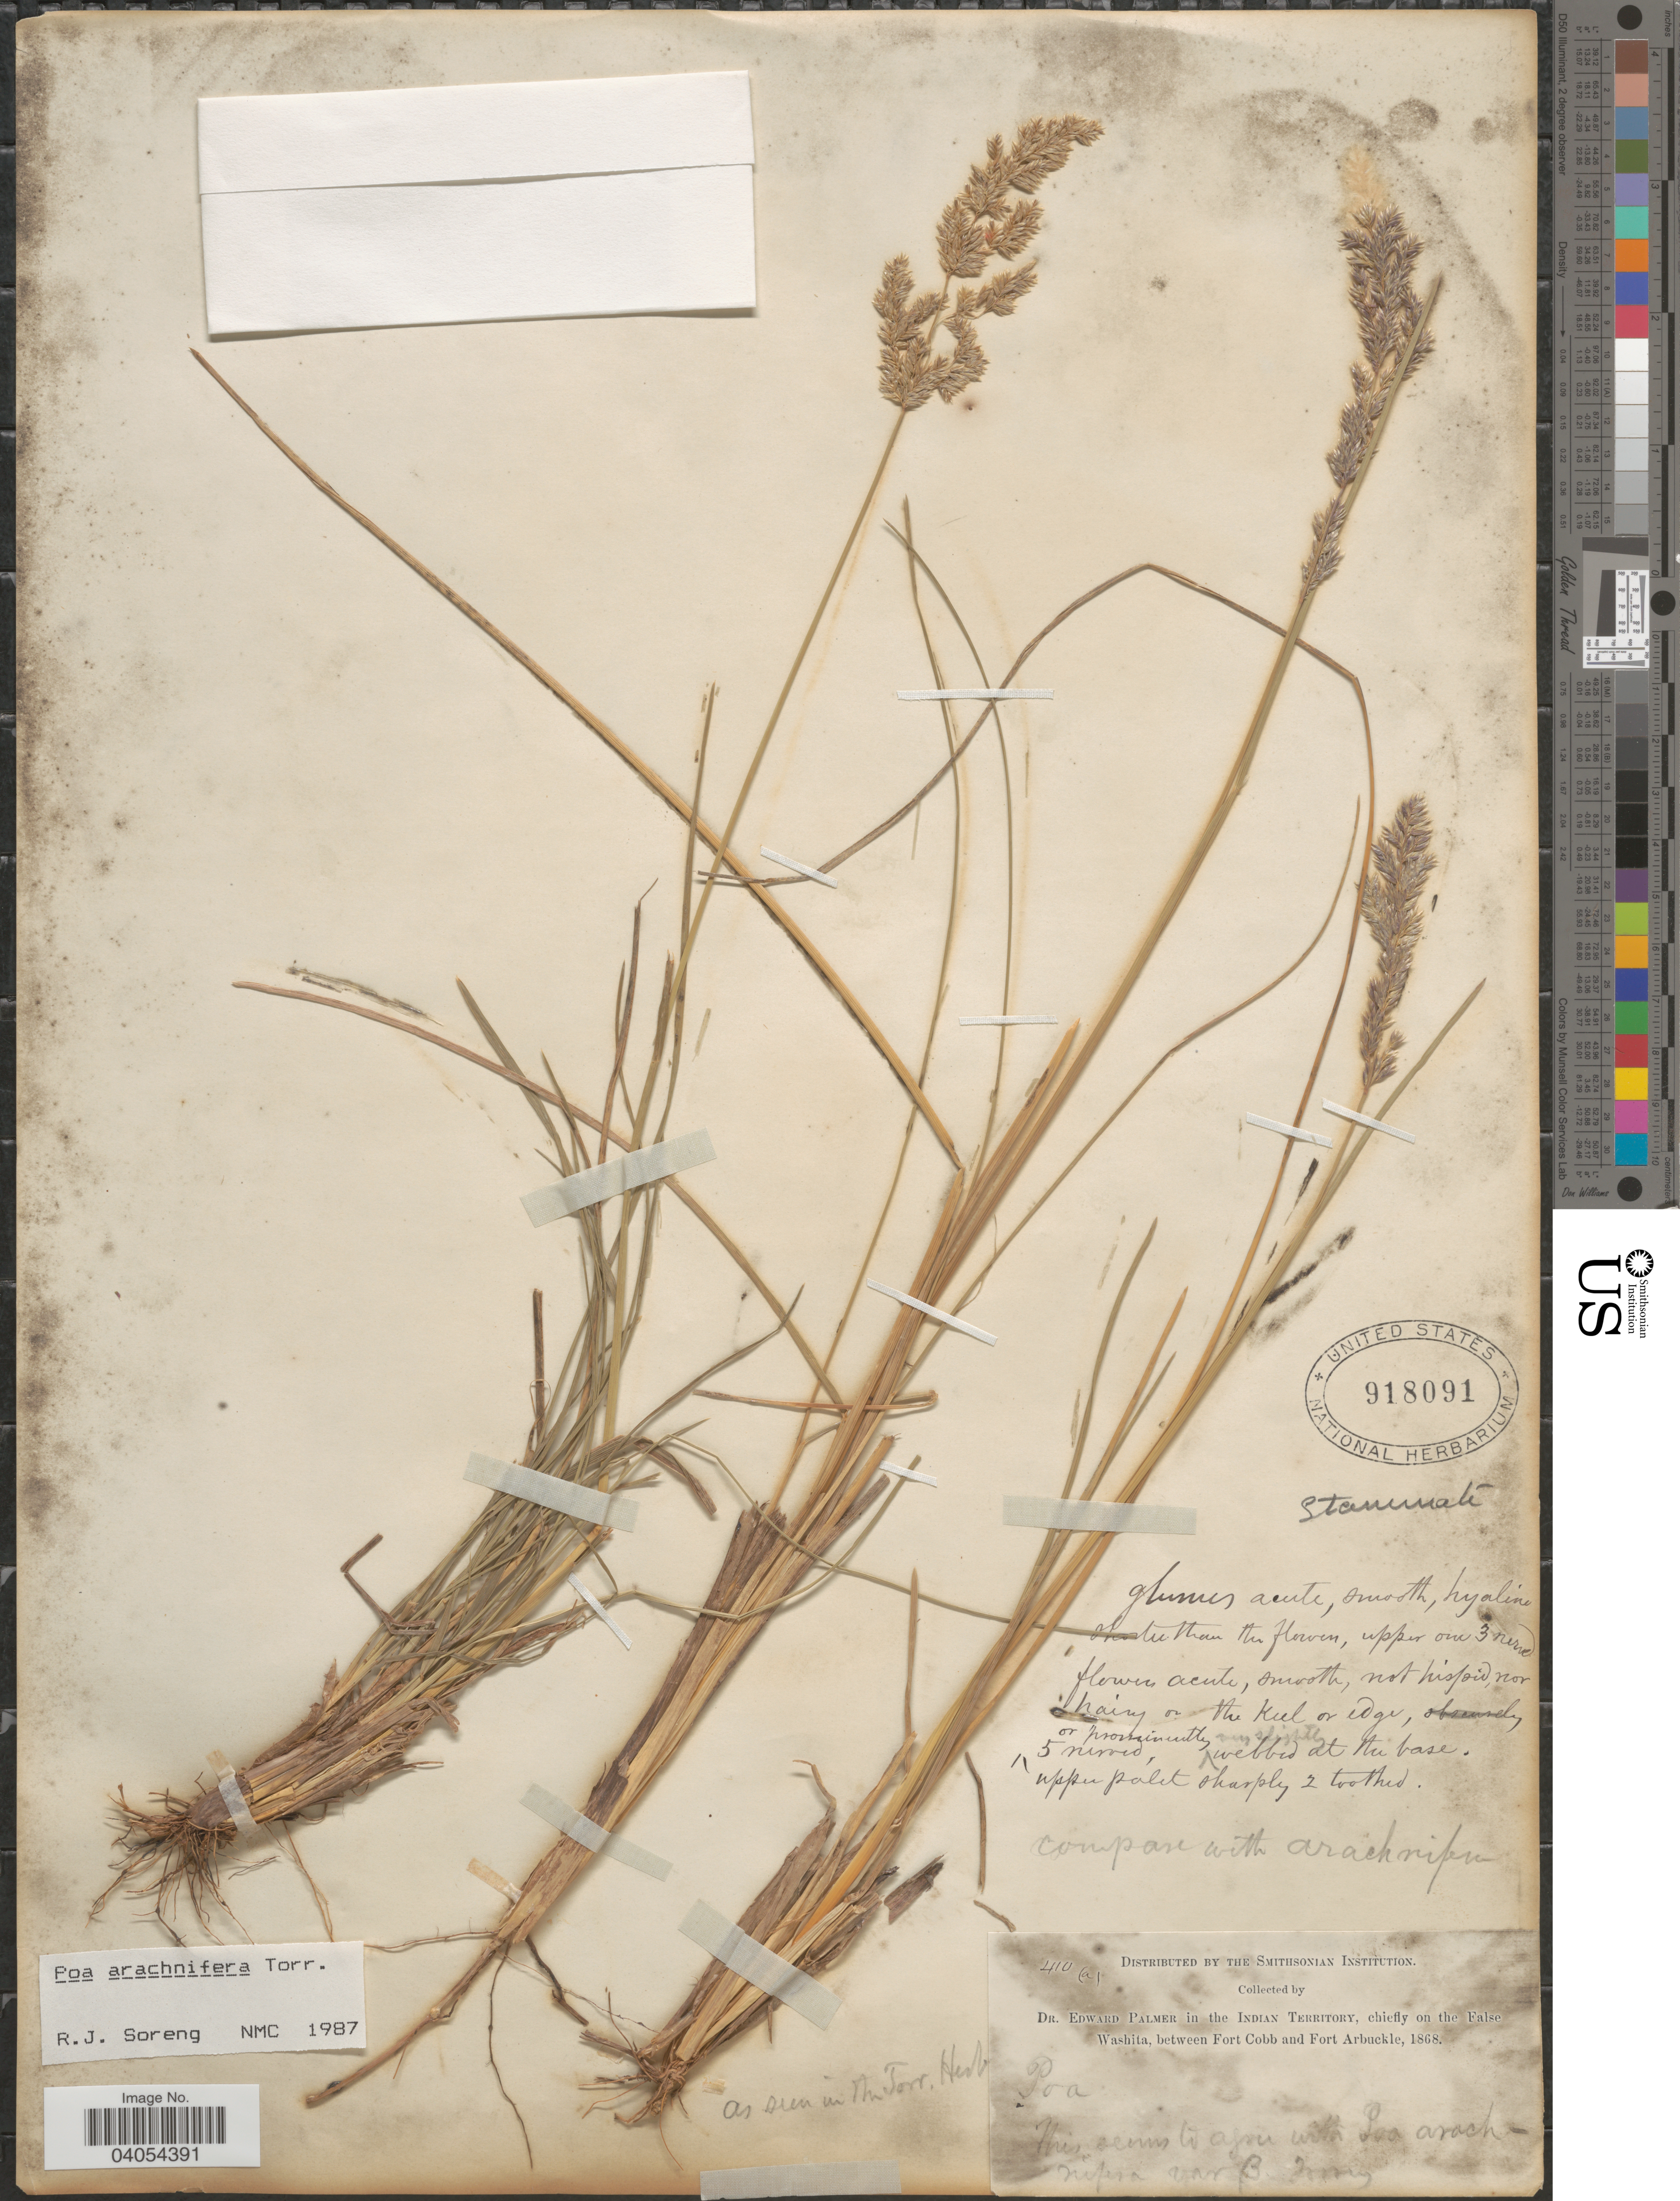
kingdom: Plantae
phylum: Tracheophyta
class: Liliopsida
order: Poales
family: Poaceae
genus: Poa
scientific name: Poa arachnifera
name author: Torr.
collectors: E. Palmer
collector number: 410 a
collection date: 1868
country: United States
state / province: Oklahoma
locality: In the Indian Territory, chiefly on the False Washita, between fort Cobb and Fort Arbuckle.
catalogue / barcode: US 918091